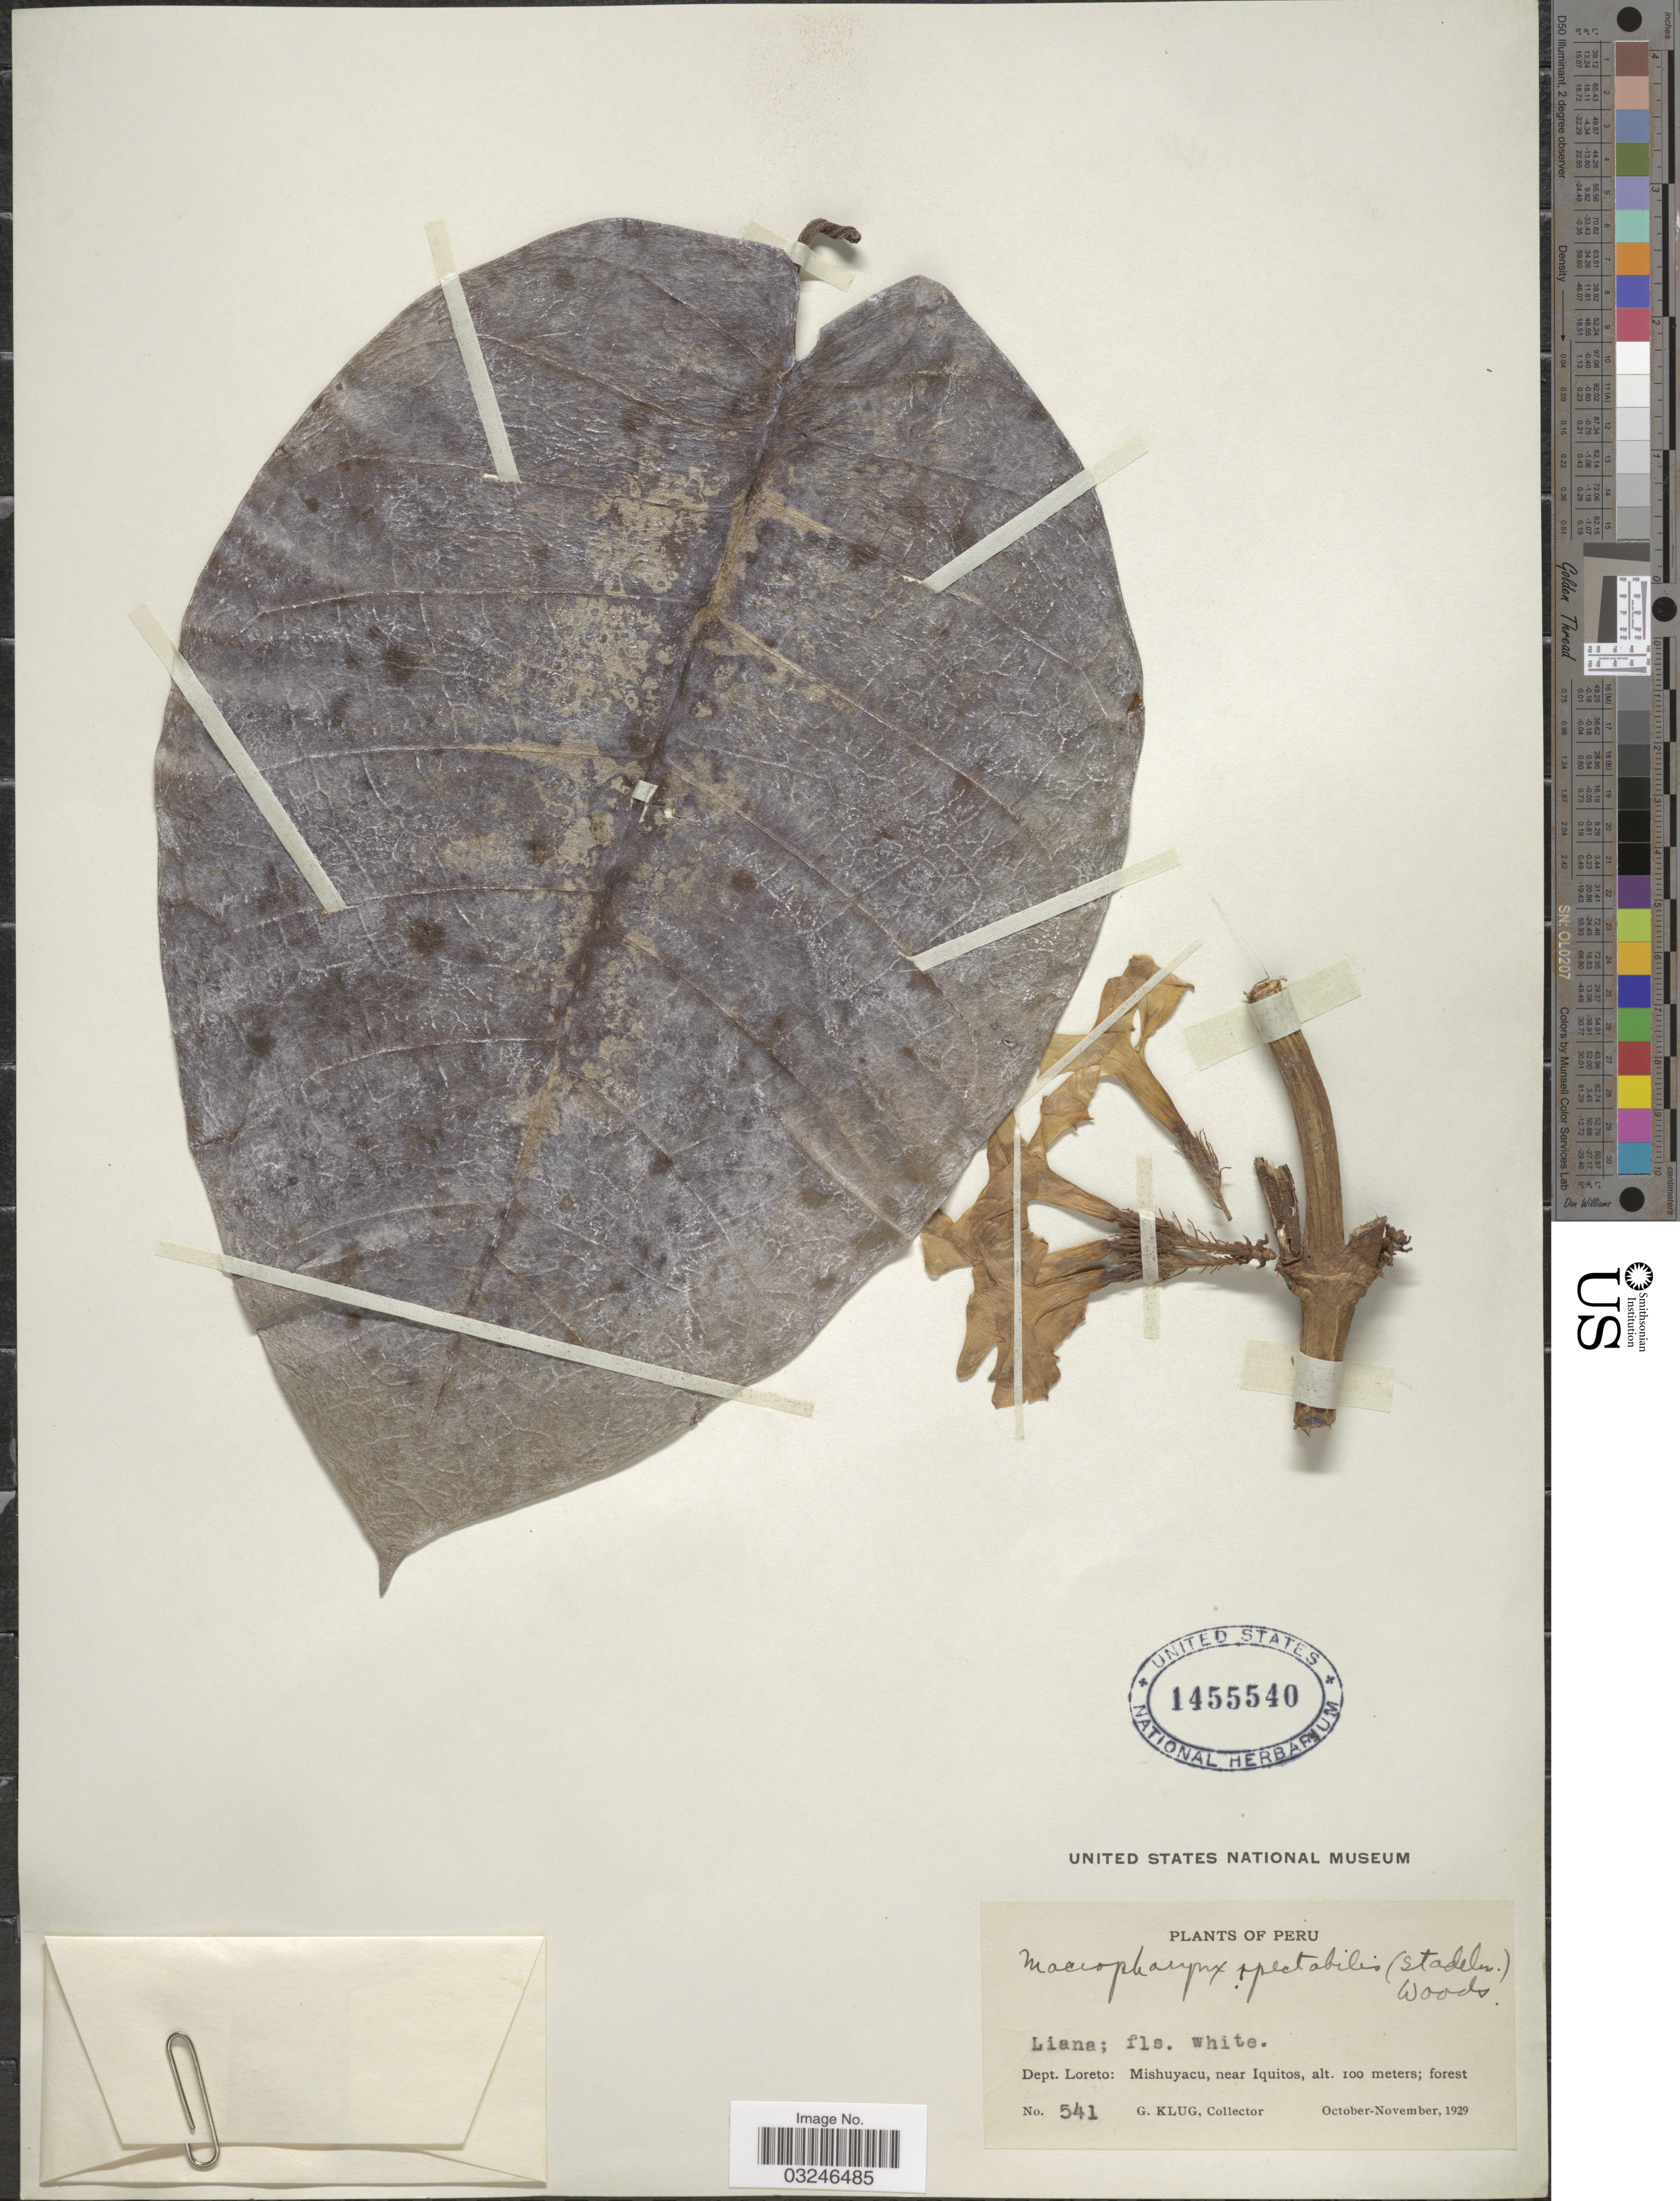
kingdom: Plantae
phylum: Tracheophyta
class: Magnoliopsida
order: Gentianales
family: Apocynaceae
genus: Macropharynx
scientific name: Macropharynx spectabilis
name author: (Stadelm.) Woodson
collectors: G. Klug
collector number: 541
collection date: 1929-10/1929-11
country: Peru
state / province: Loreto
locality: Dept. Loreto: Mishuyacu, near Iquitos.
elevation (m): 100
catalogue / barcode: US 1455540